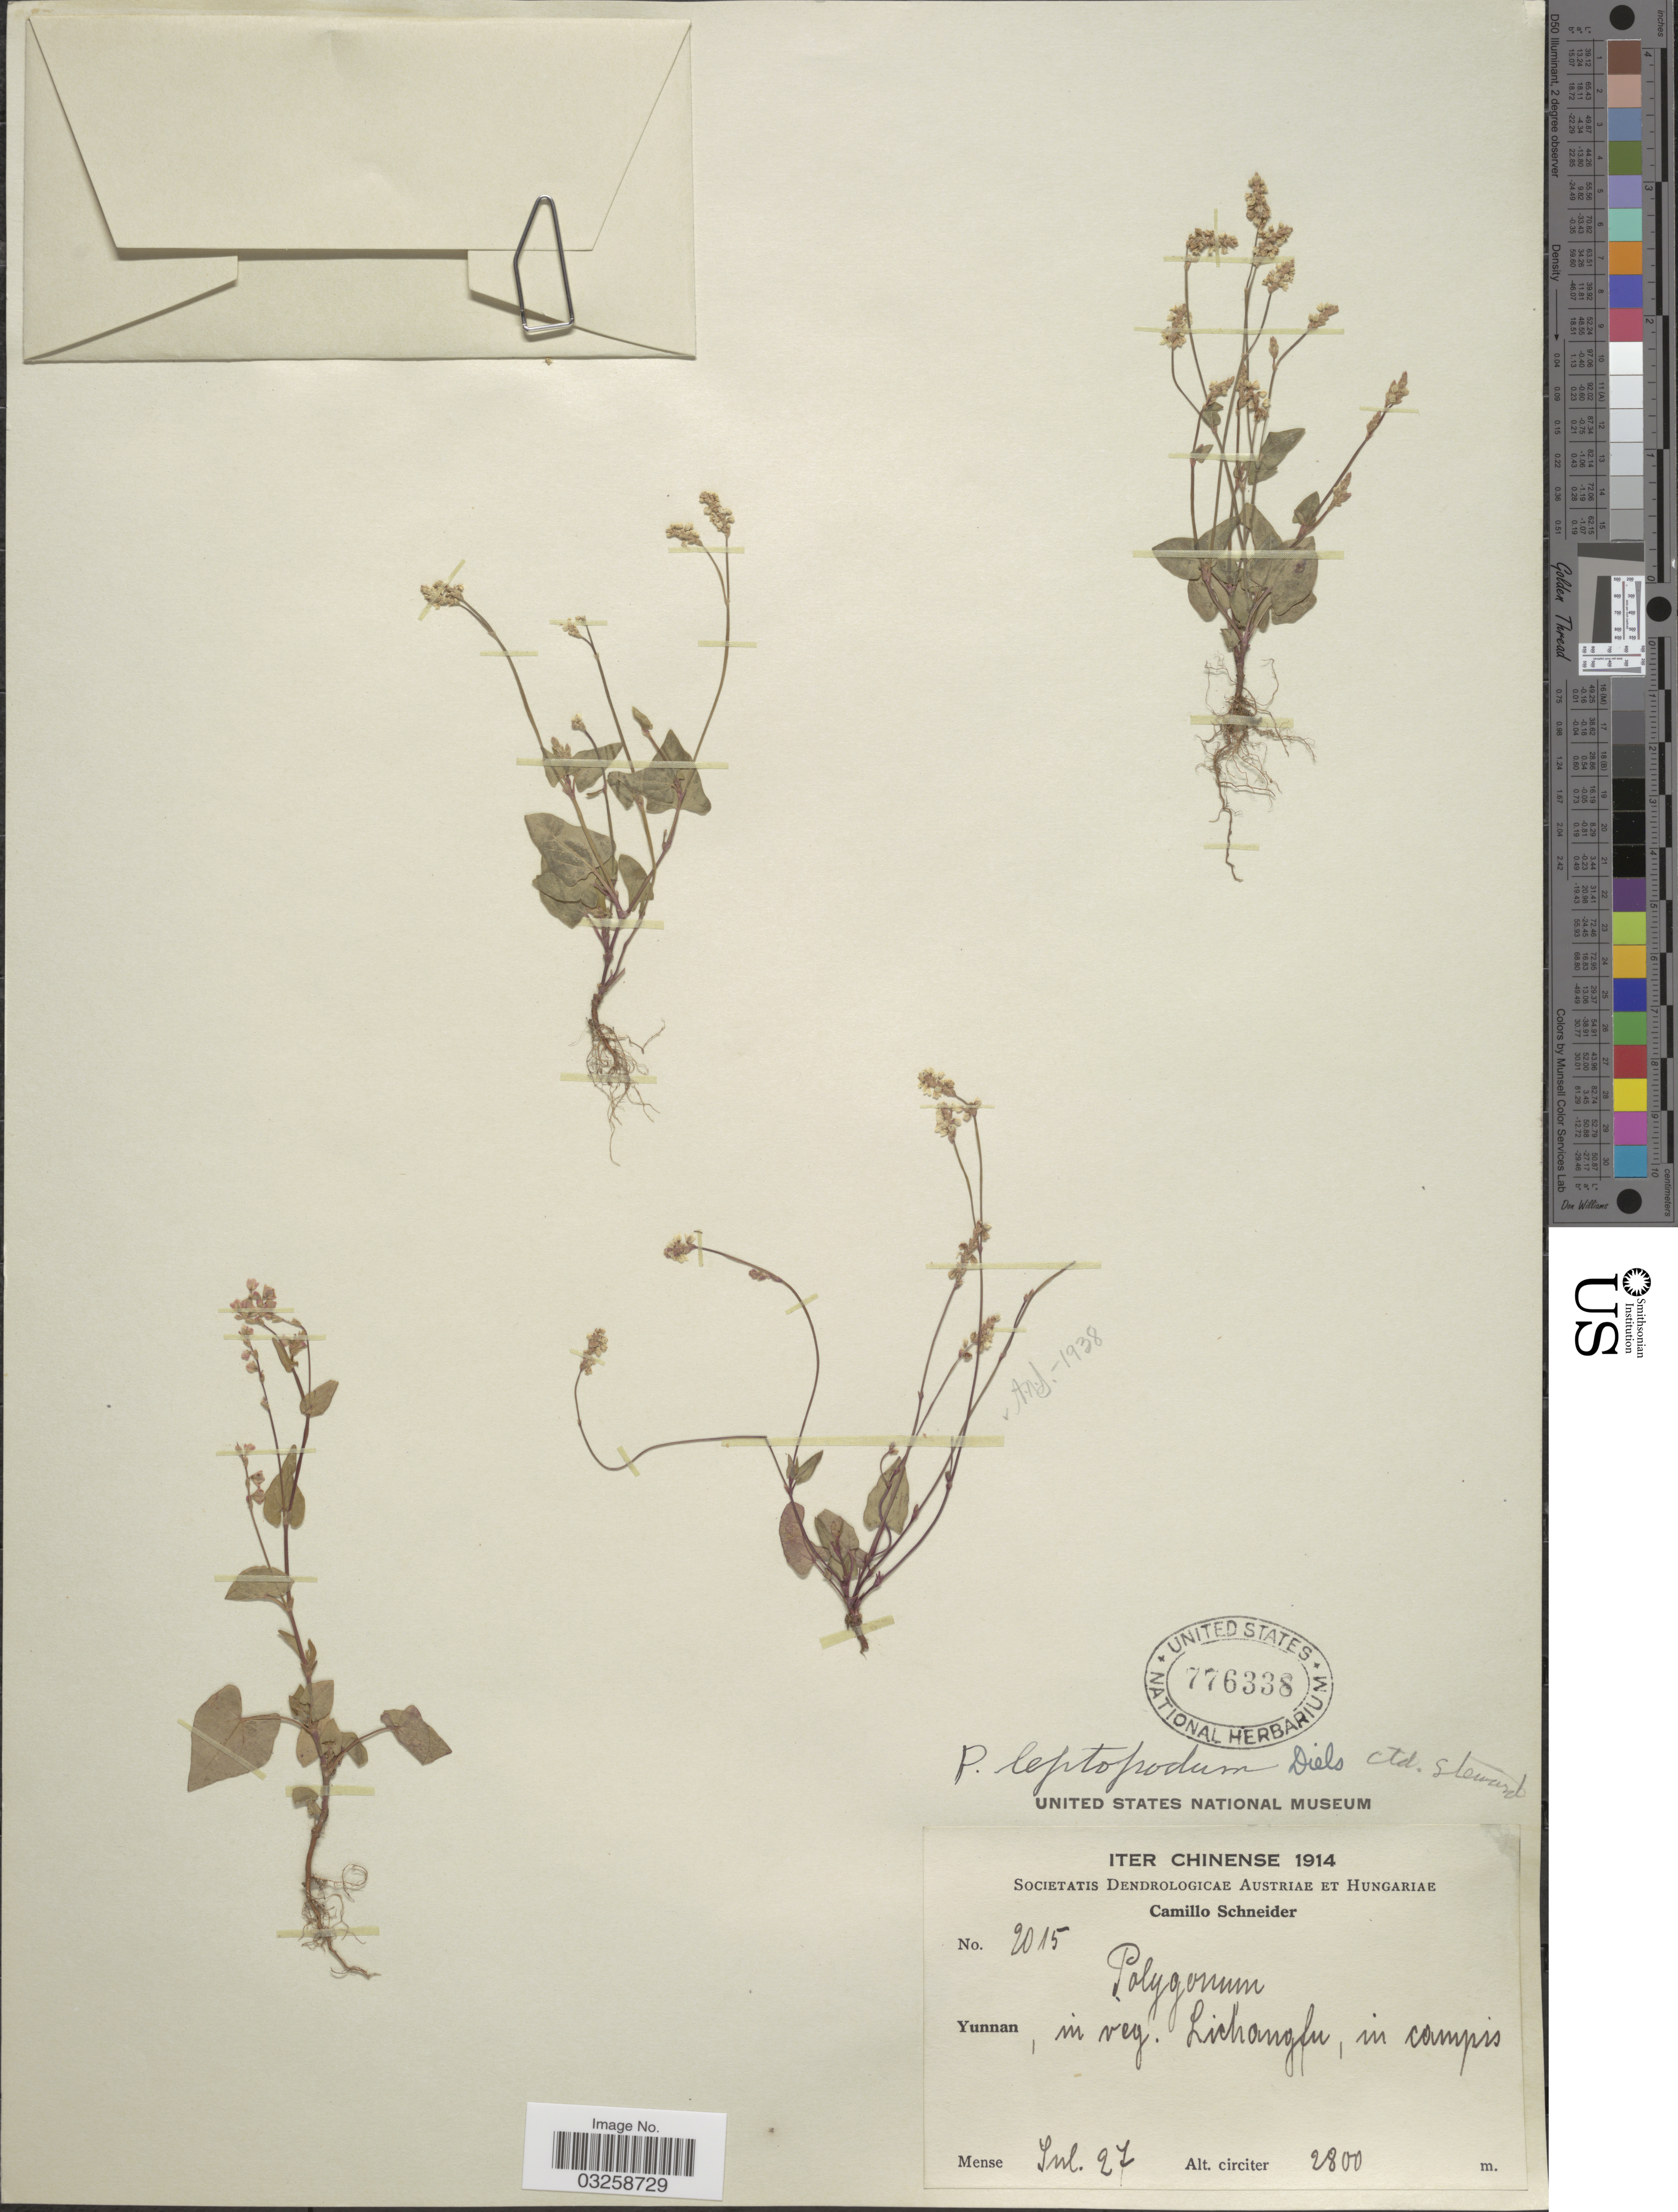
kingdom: Plantae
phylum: Tracheophyta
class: Magnoliopsida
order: Caryophyllales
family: Polygonaceae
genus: Polygonum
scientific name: Polygonum leptopodum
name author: Diels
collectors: C. K. Schneider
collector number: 2015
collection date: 1914-07-27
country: China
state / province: Yunnan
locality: Yunnan, in veg. Lichangfu, in campis.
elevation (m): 2800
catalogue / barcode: US 776338